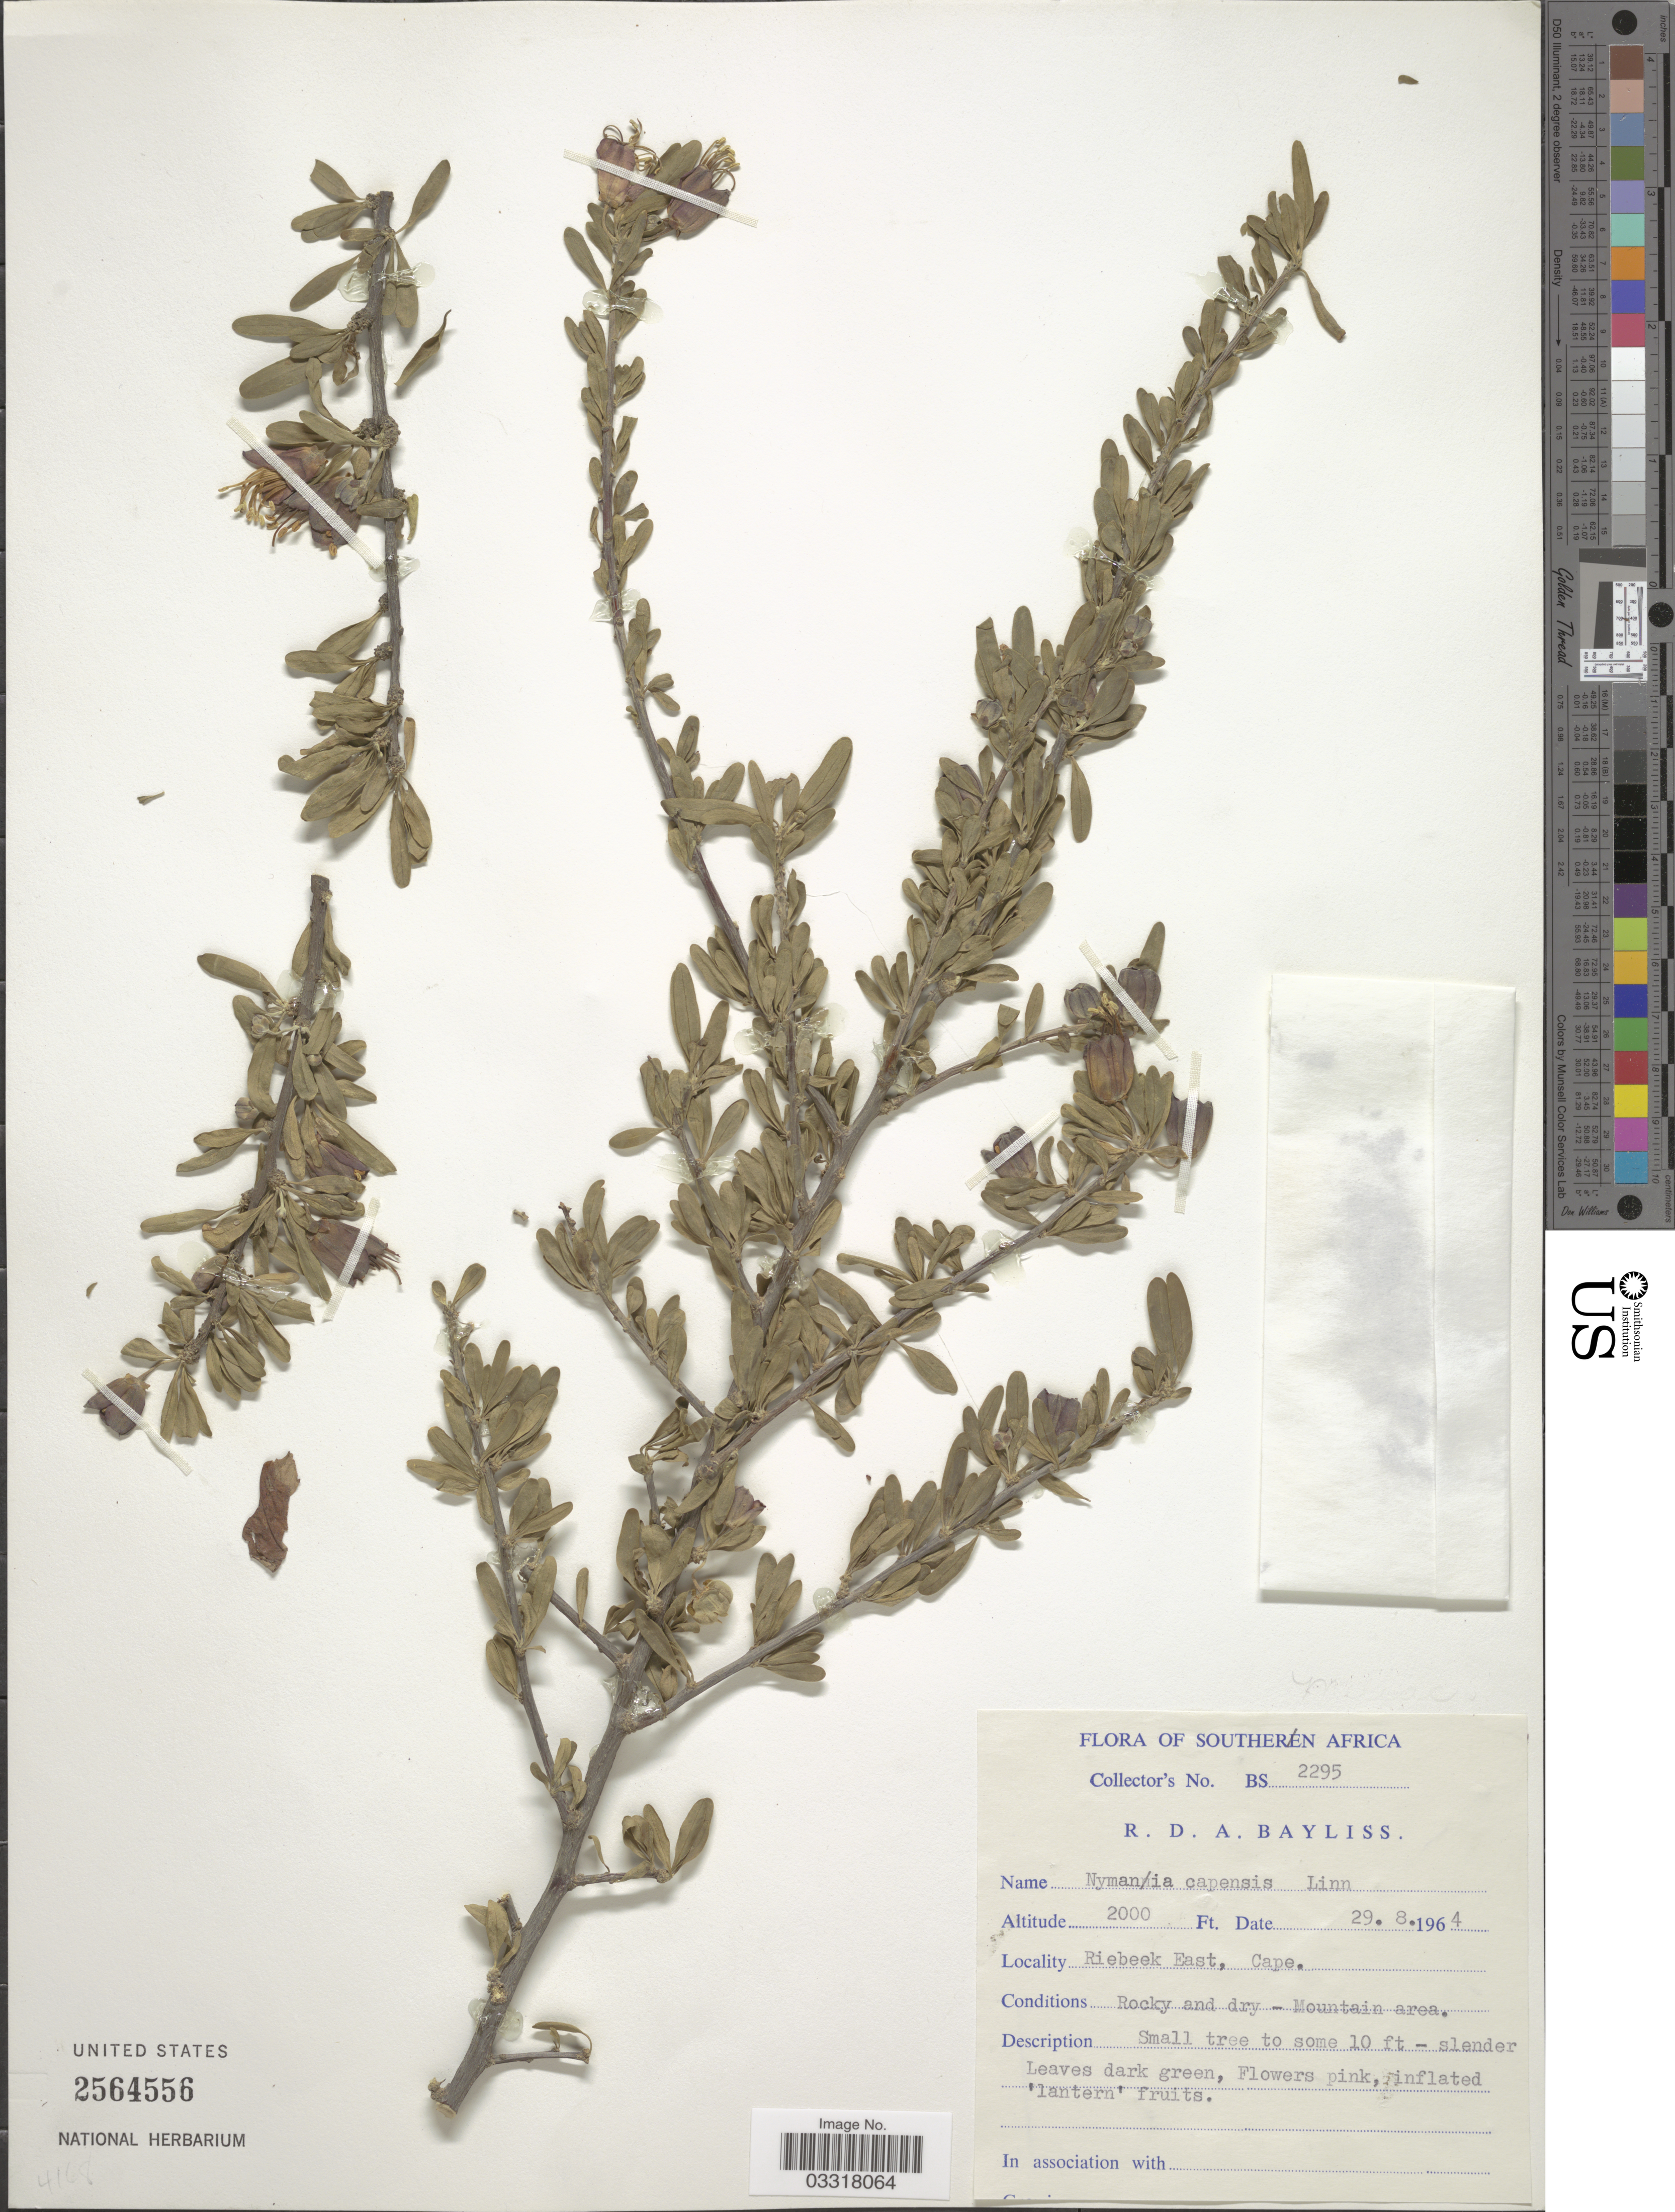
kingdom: Plantae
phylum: Tracheophyta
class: Magnoliopsida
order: Sapindales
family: Meliaceae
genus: Nymania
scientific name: Nymania capensis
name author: (Thunb.) Lindb.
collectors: R. Bayliss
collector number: BS2295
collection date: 1964-08-29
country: South Africa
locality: Southern Africa. Riebeek East, Cape.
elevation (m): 610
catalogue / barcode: US 2564556